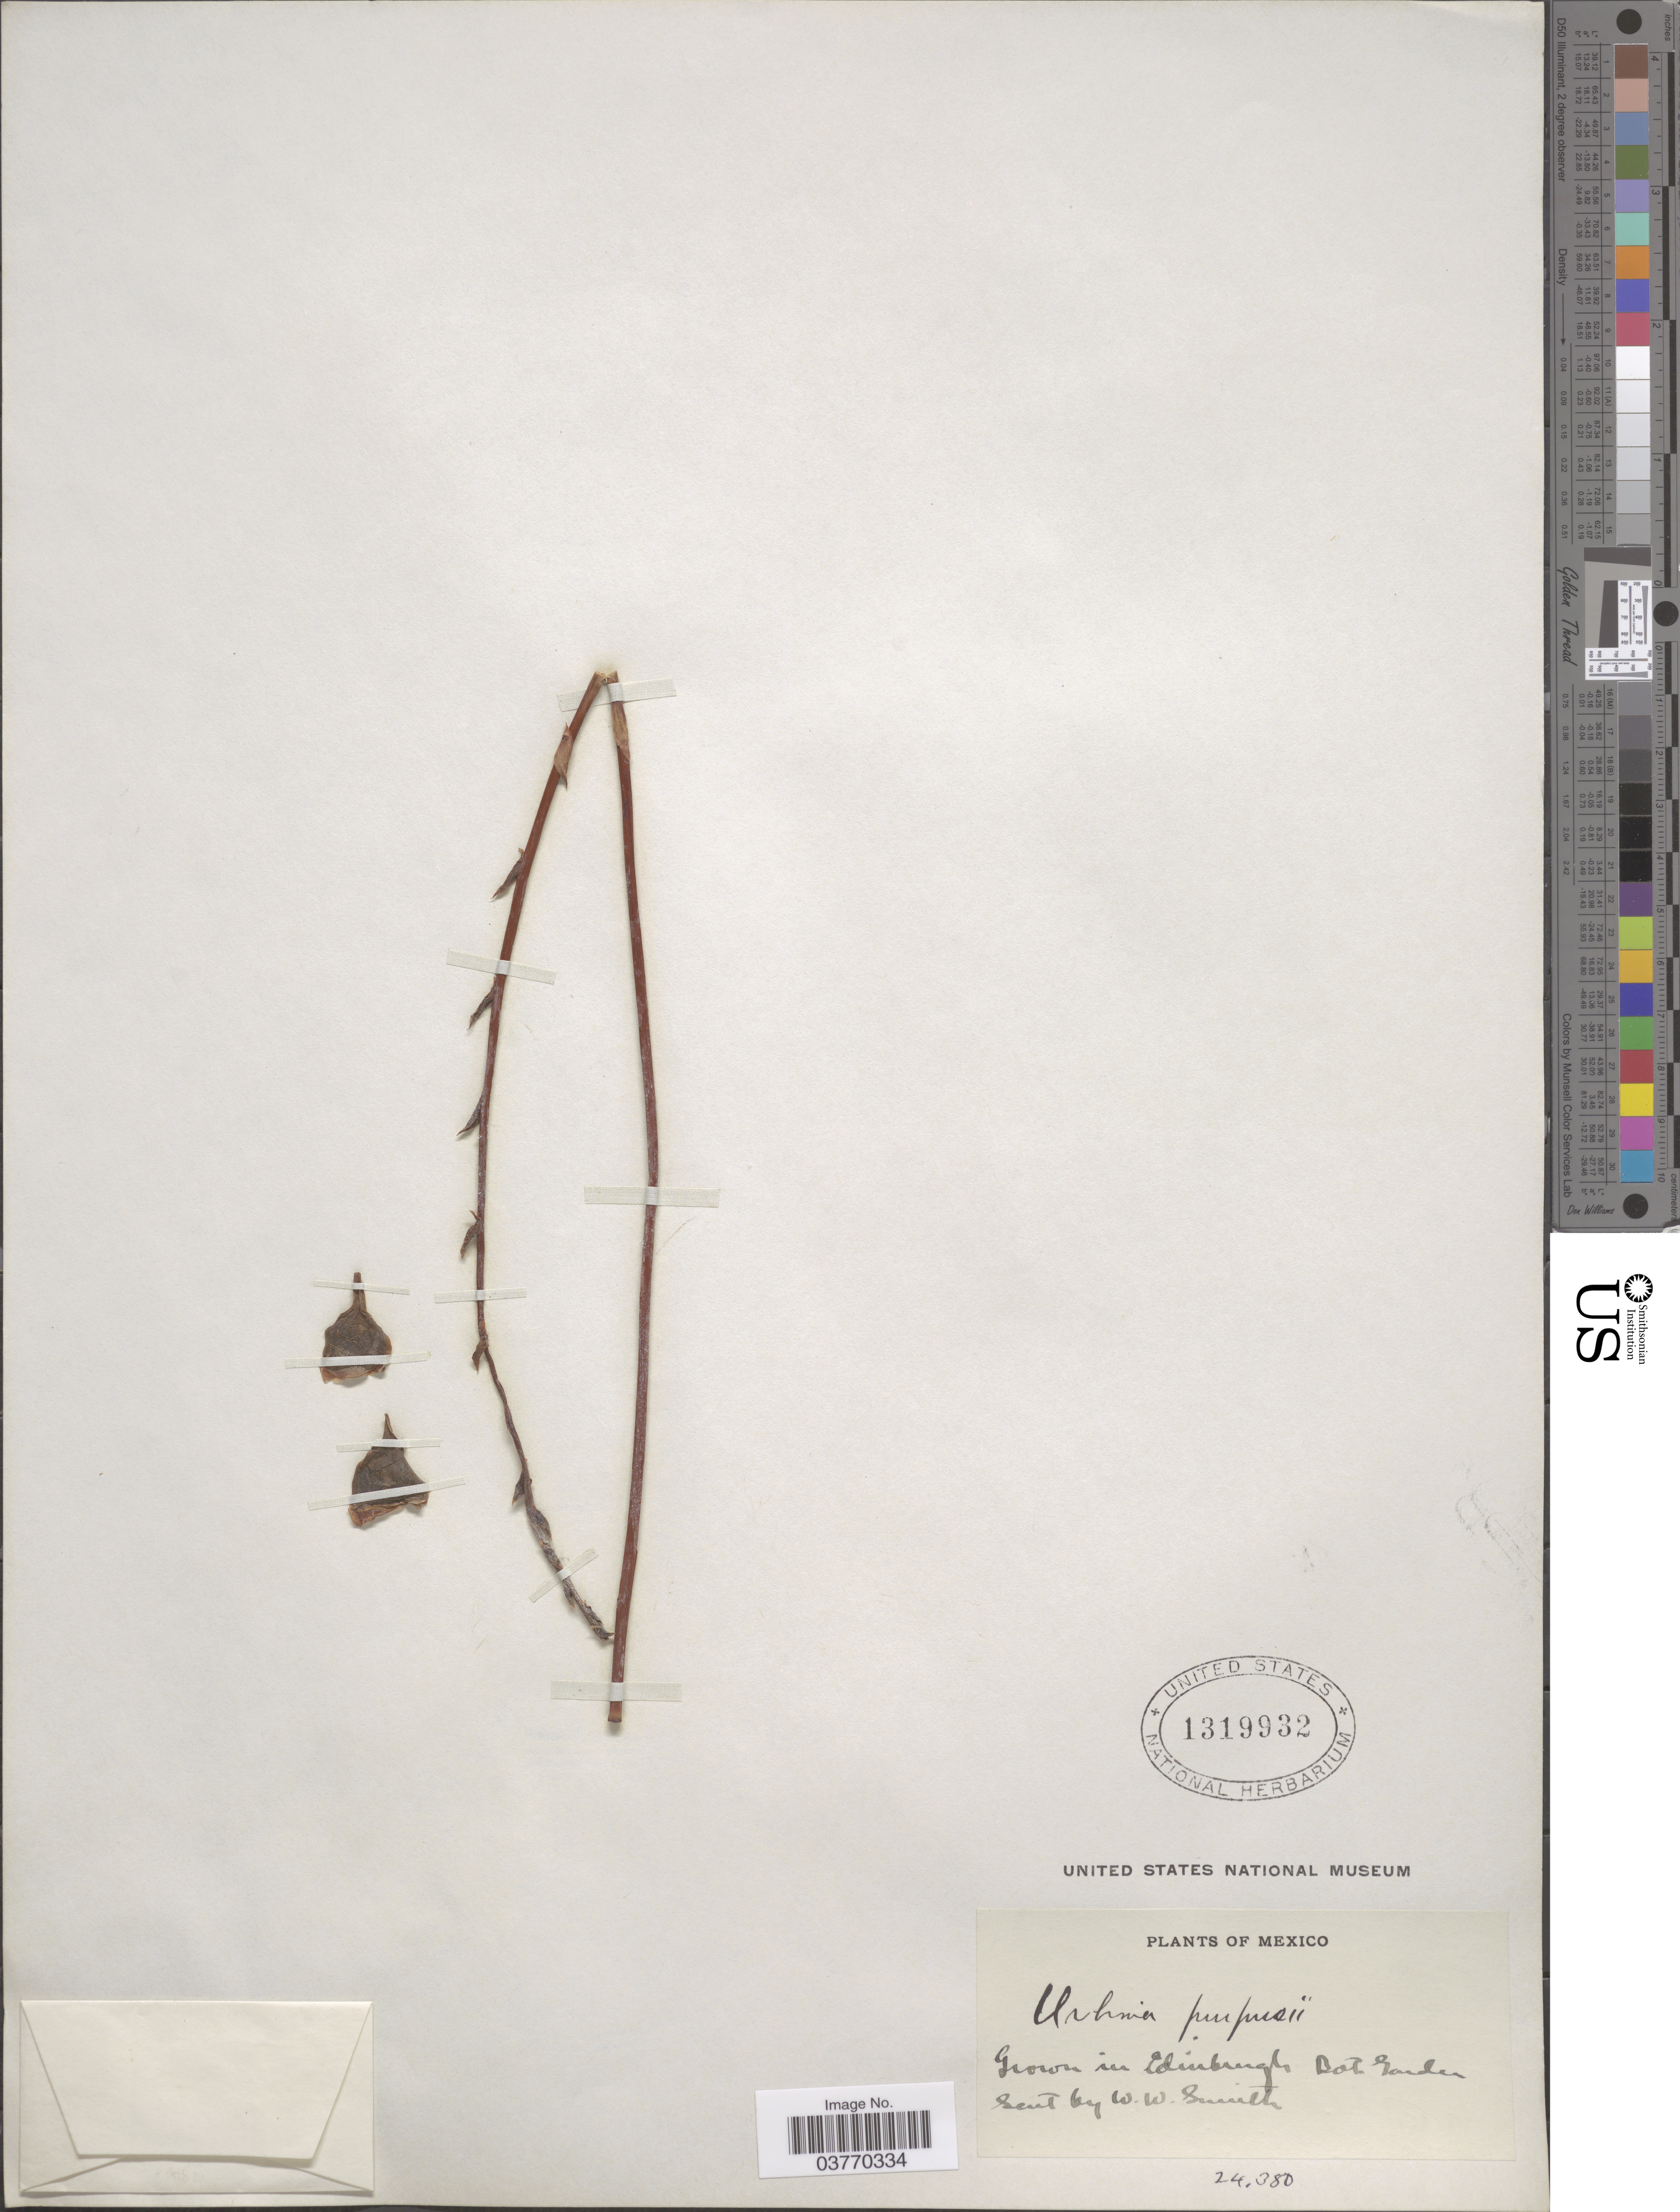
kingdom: Plantae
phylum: Tracheophyta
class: Magnoliopsida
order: Saxifragales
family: Crassulaceae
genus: Echeveria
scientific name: Echeveria purpusii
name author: K. Schum.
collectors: W. W. Smith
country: United Kingdom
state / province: Scotland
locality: Edinburgh Bot Garden.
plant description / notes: Cultivated plant, recorded as Echeveria purpusii K. Schum. but to be compared to Echeveria purpusii Britton, nom. illeg. (=Echeveria microcalyx Britton & Rose)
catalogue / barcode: US 1319932